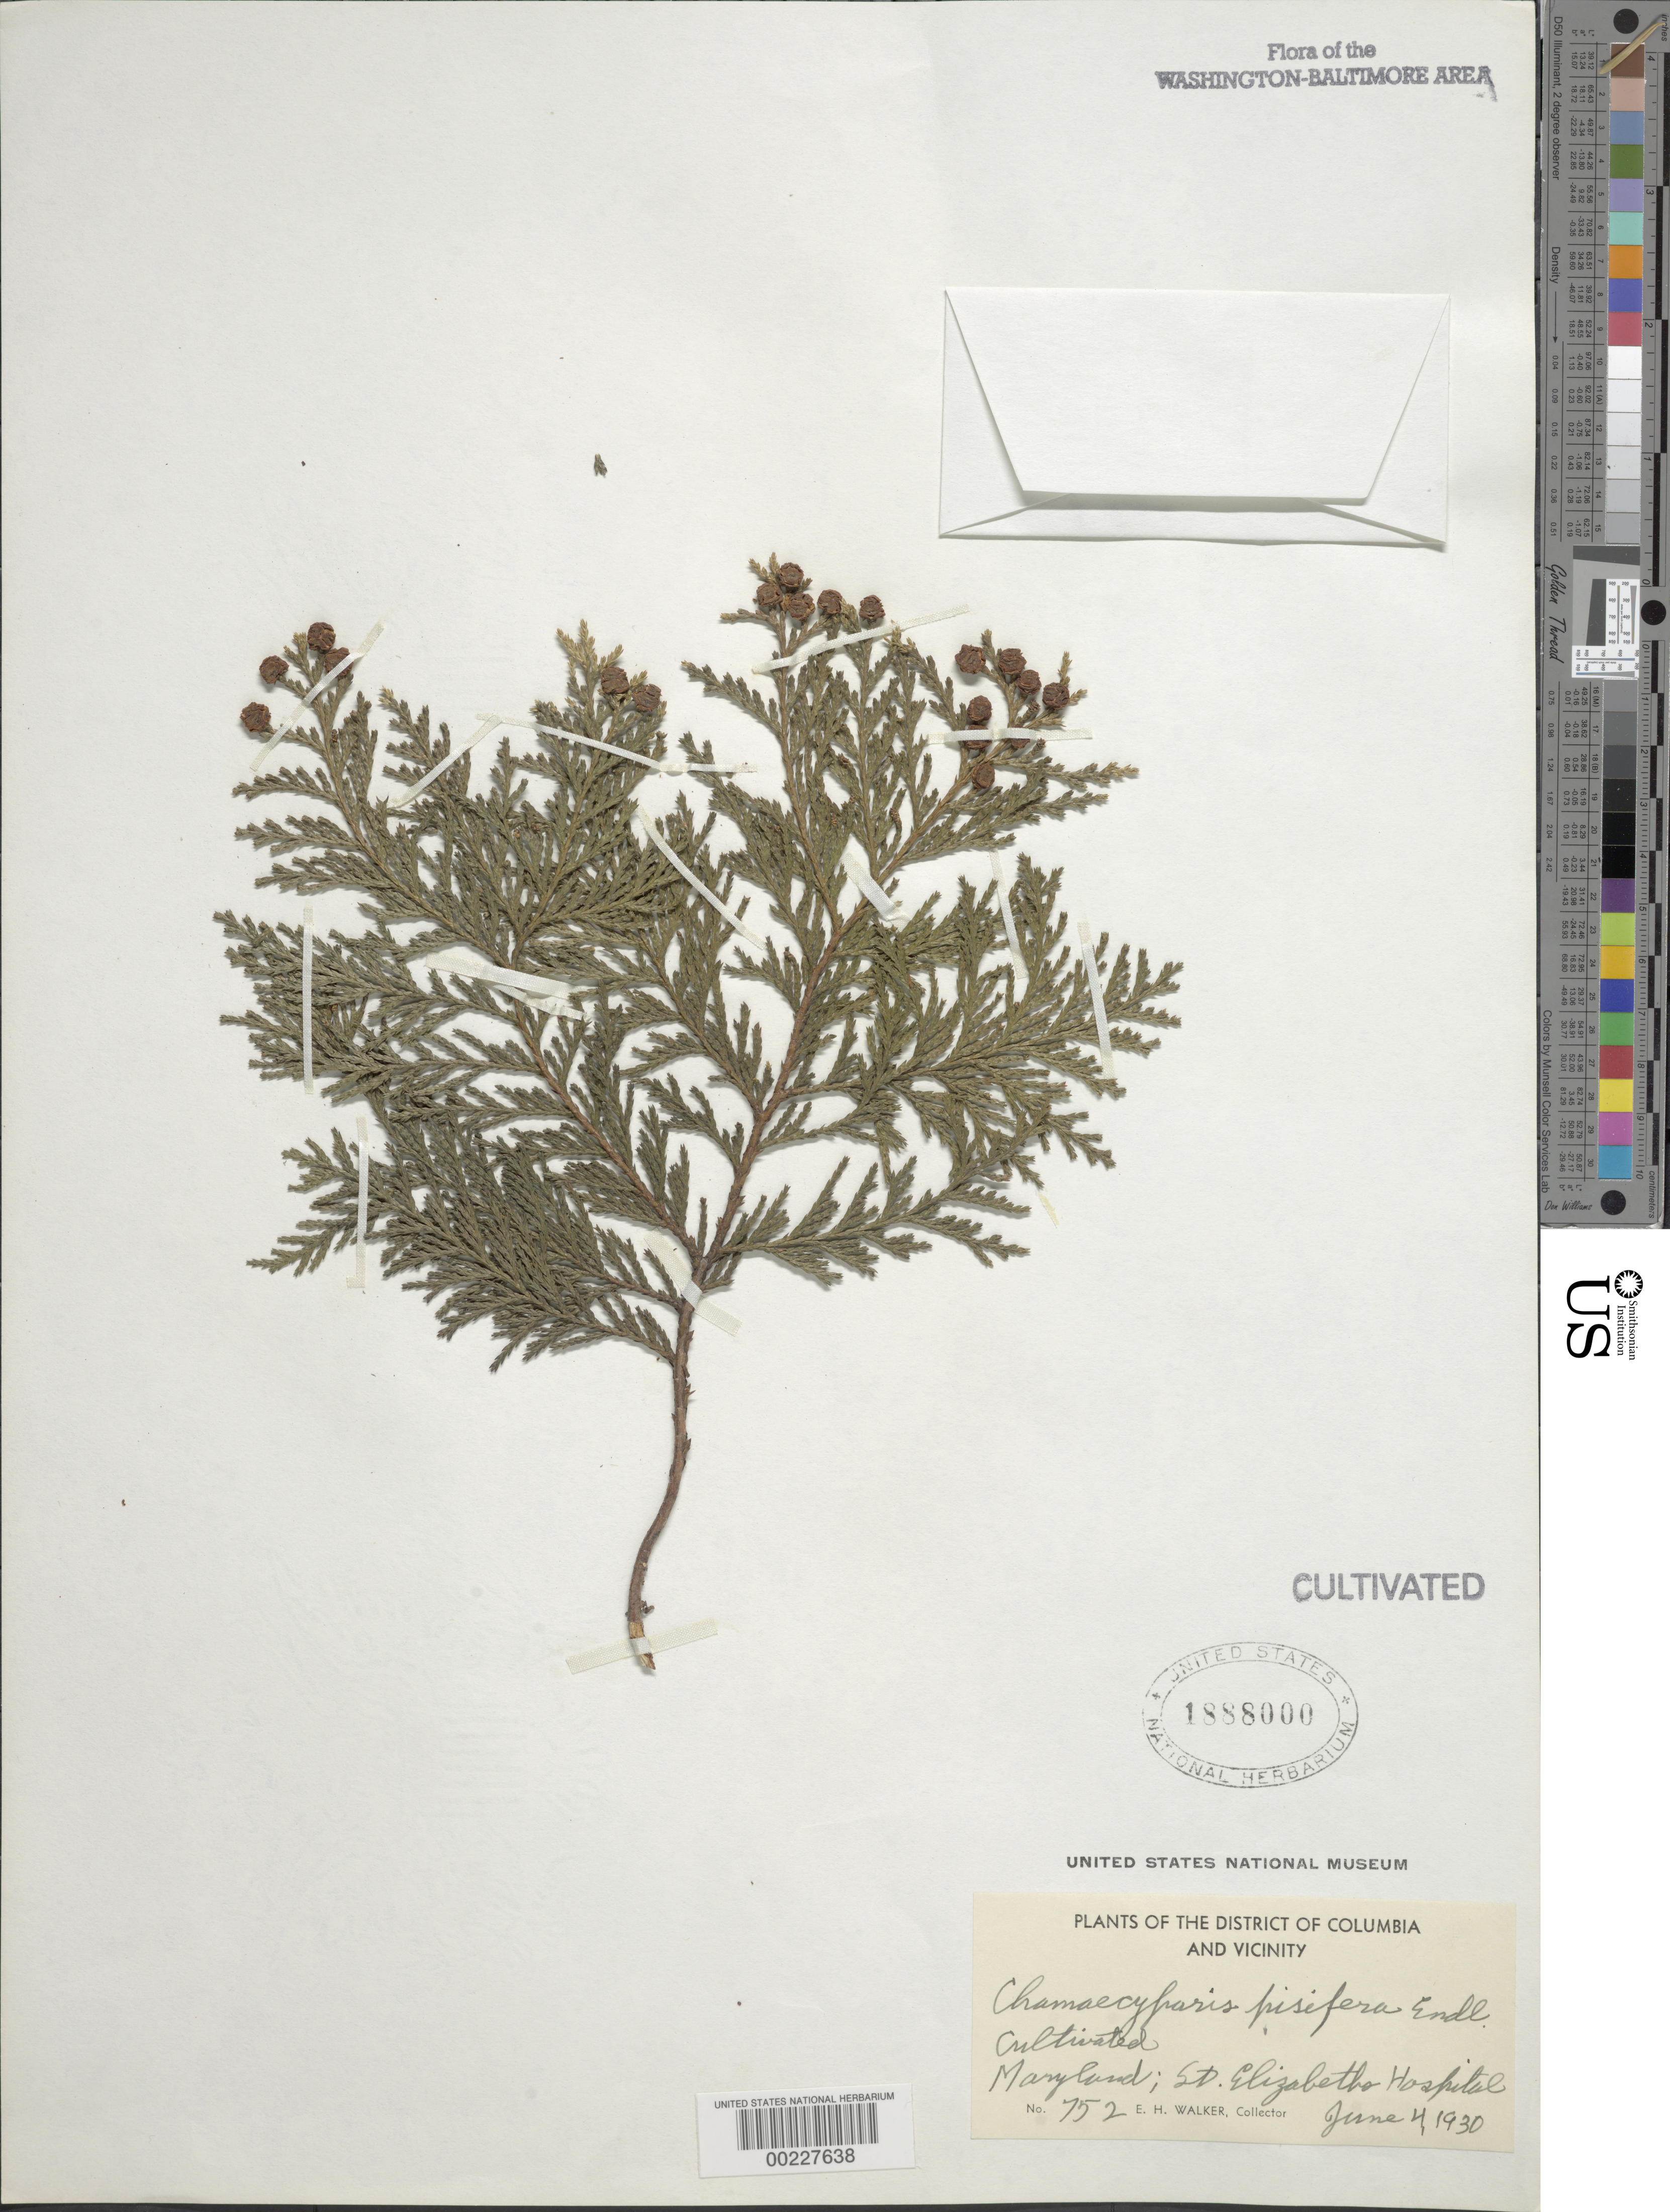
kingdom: Plantae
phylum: Tracheophyta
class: Pinopsida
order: Pinales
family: Cupressaceae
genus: Chamaecyparis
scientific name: Chamaecyparis pisifera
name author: (Siebold & Zucc.) Endl.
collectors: E. H. Walker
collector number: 752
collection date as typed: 04 Jun 1930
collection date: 1930-06-04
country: United States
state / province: District of Columbia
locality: St. Elizabeth's Hospital grounds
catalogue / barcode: US 1888000